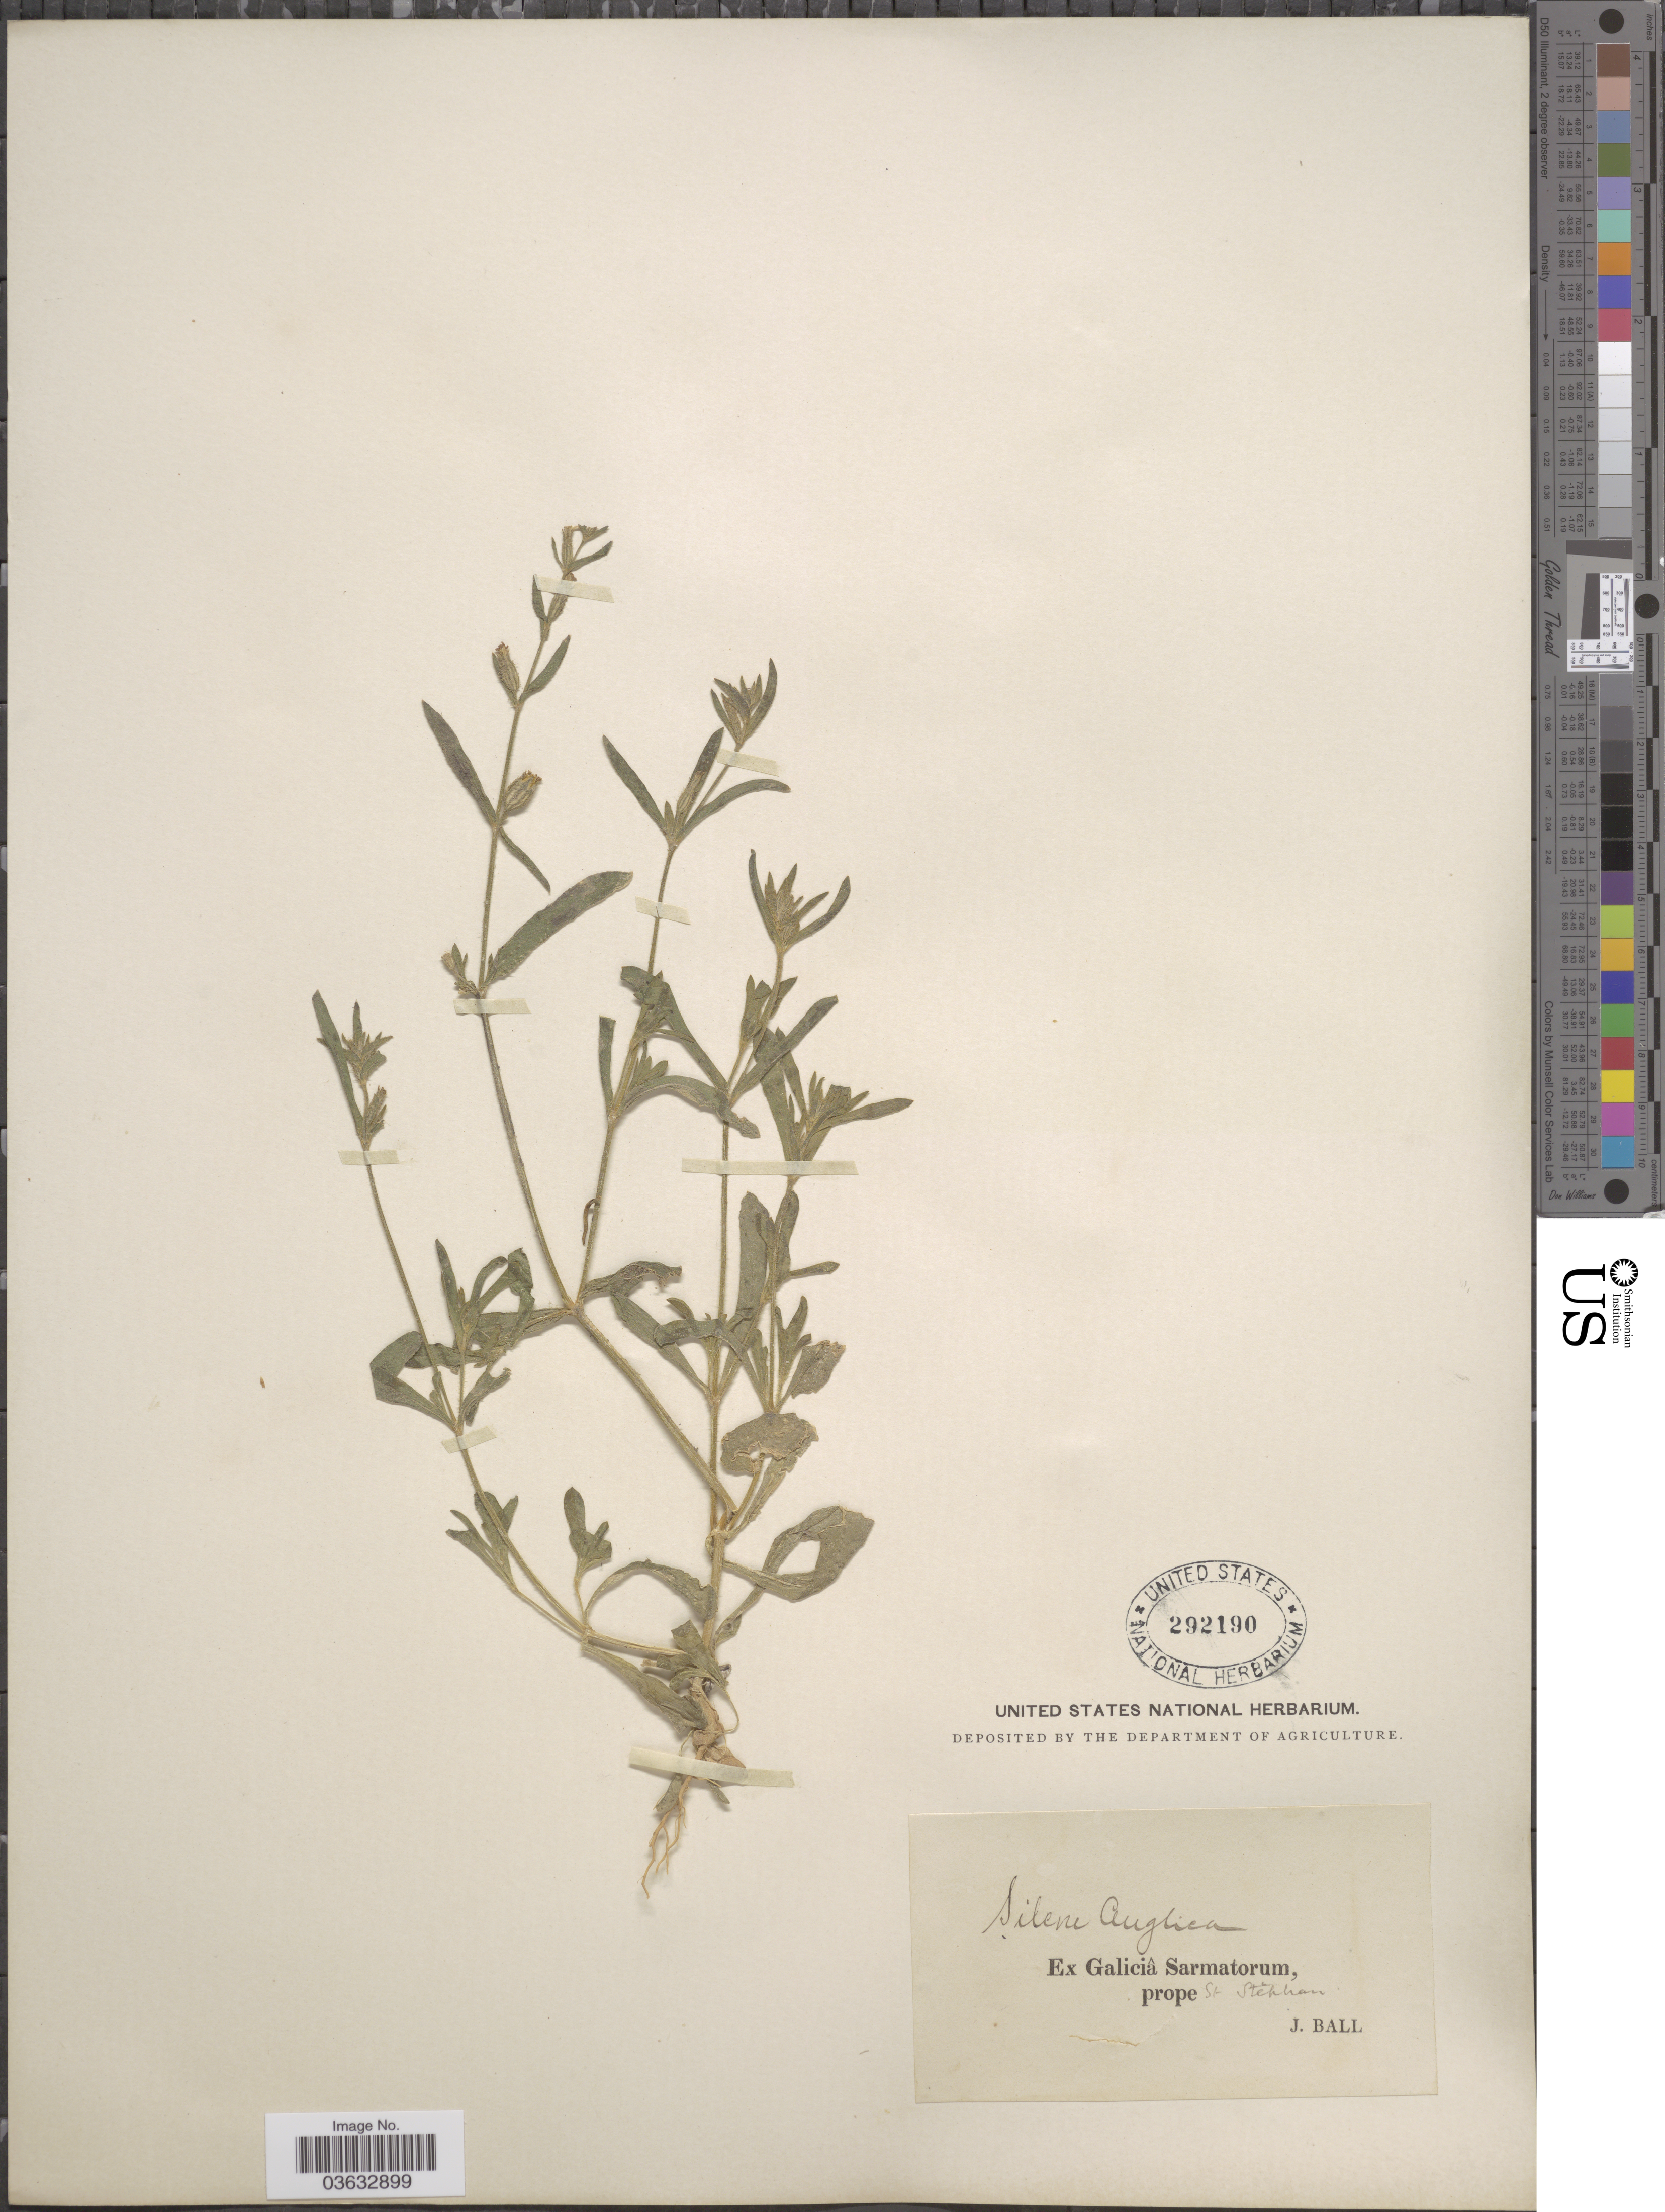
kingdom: Plantae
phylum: Tracheophyta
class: Magnoliopsida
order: Caryophyllales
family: Caryophyllaceae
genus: Silene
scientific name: Silene anglica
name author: L.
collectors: J. Ball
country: France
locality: Ex Galiciâ Sarmatorum, prope St. Stephan.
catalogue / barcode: US 292190